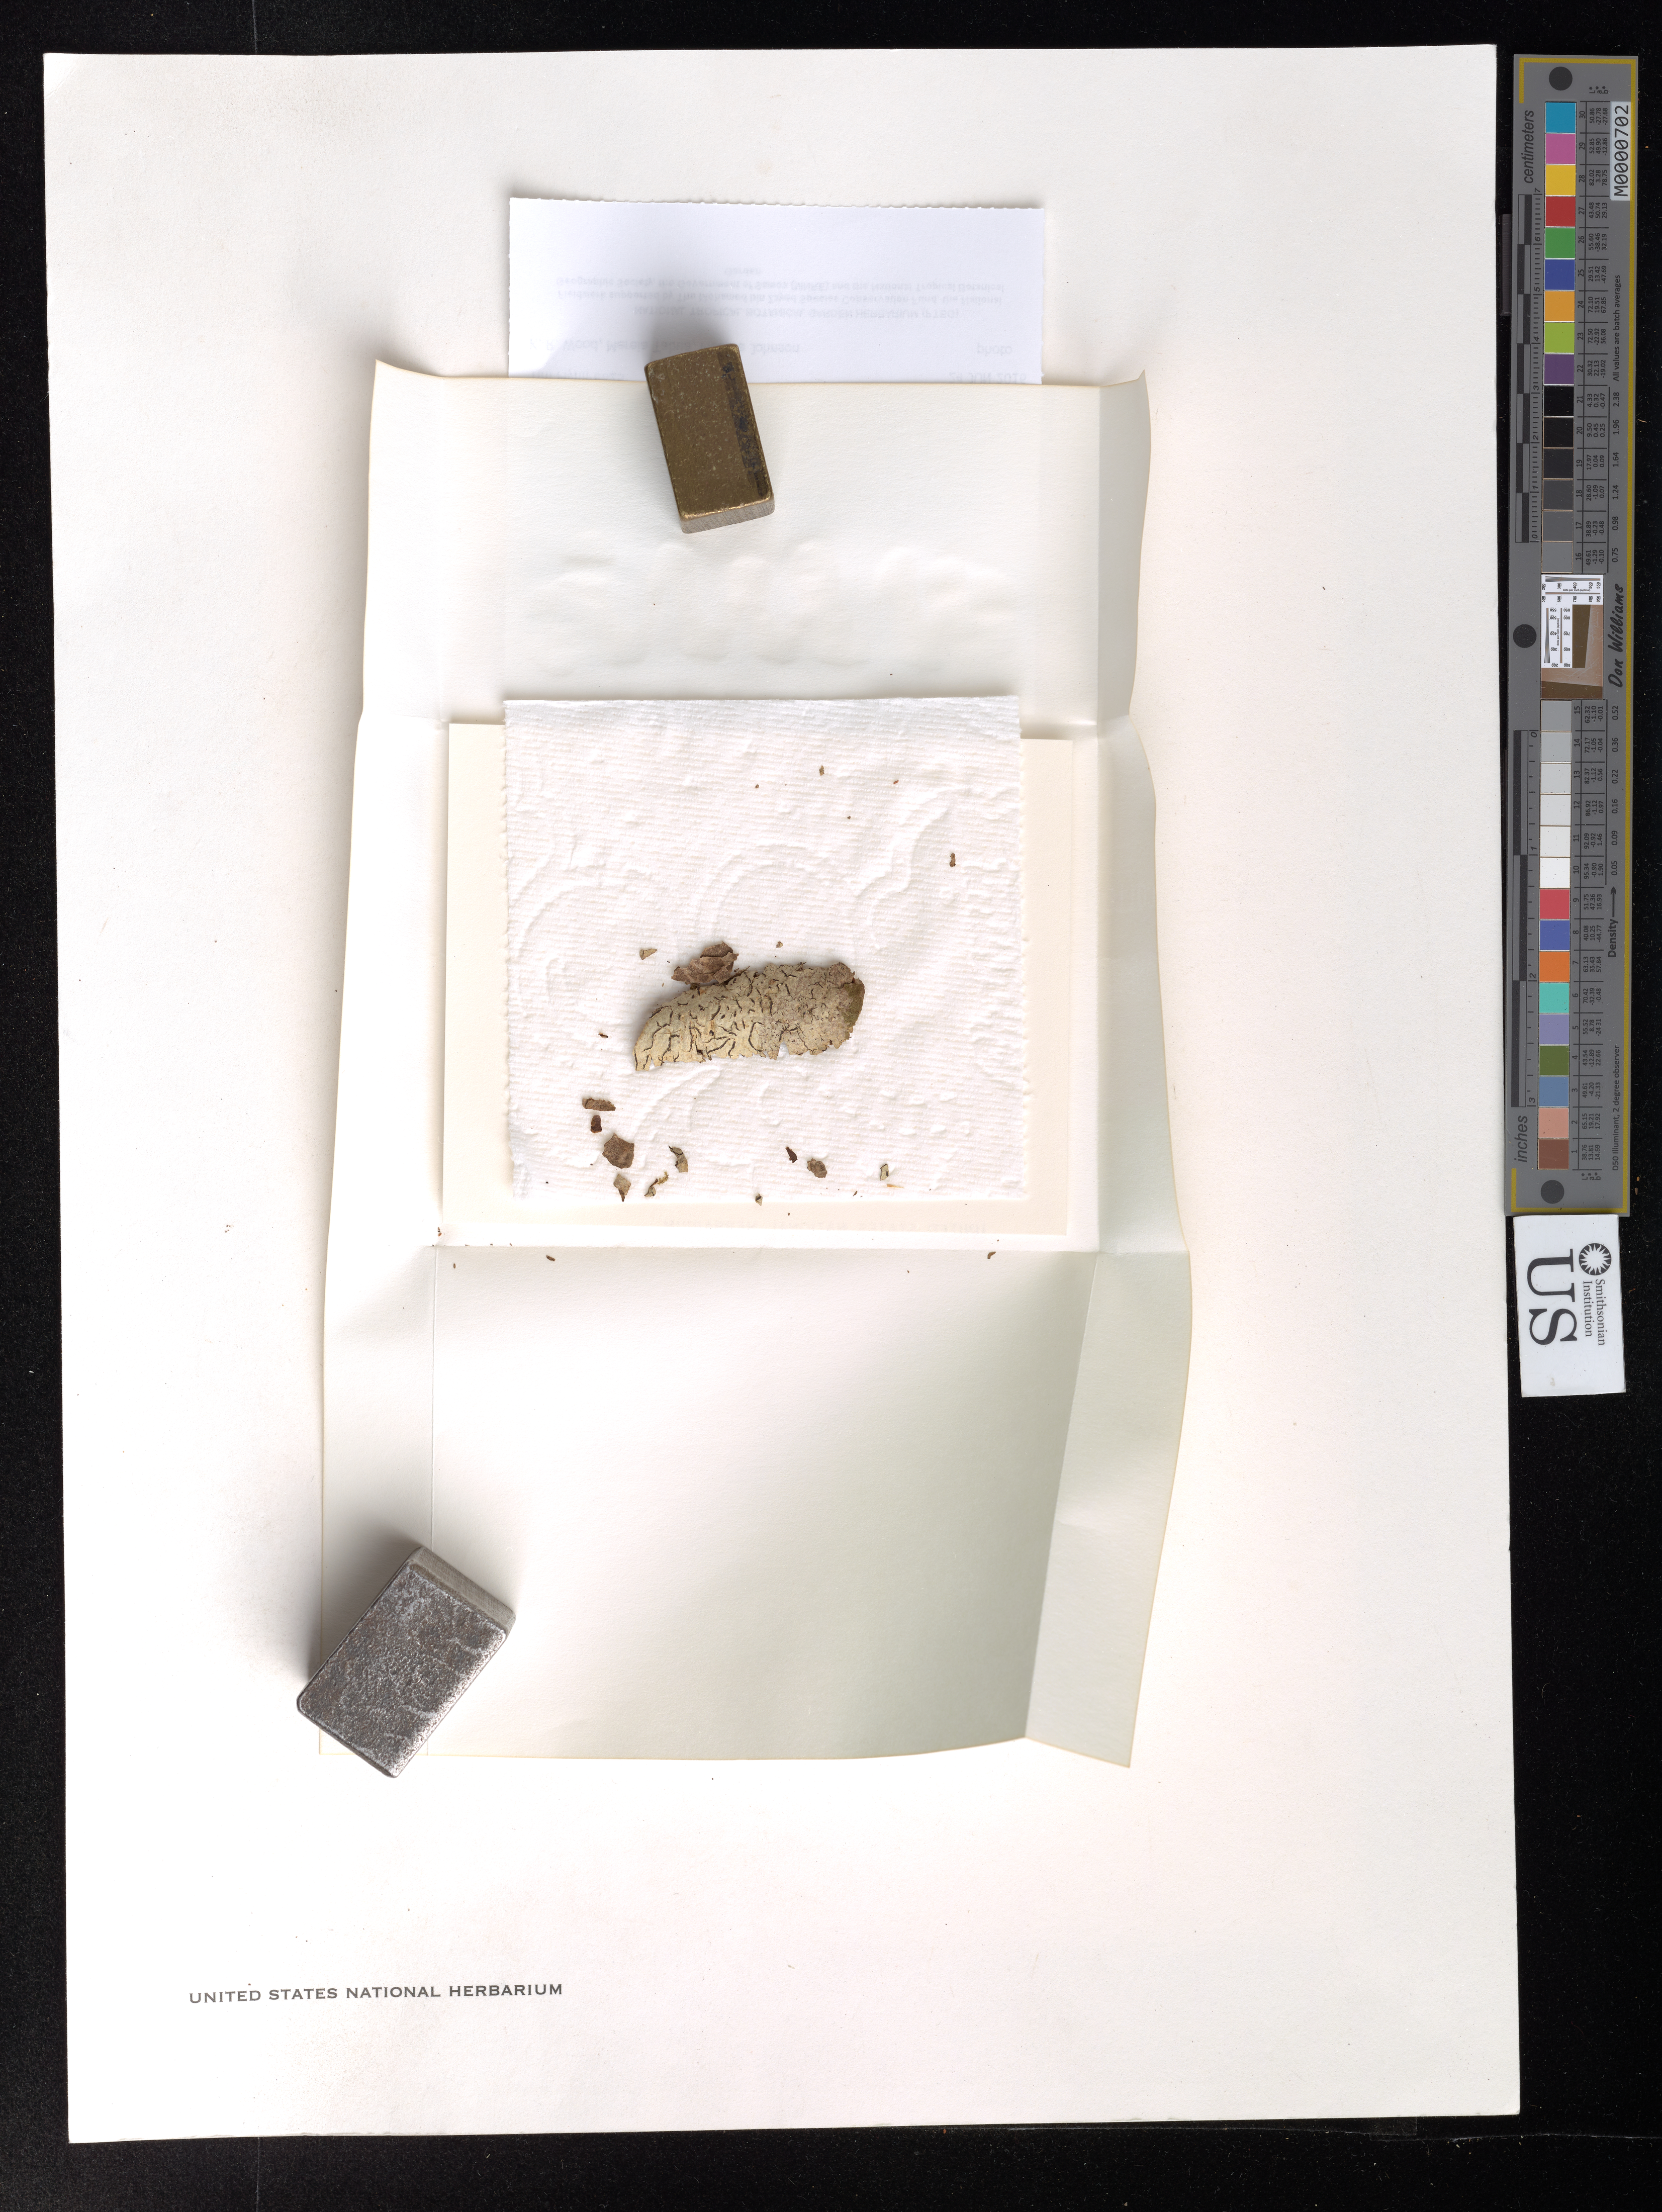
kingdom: Fungi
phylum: Ascomycota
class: Lecanoromycetes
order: Ostropales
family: Graphidaceae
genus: Graphis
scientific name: Graphis sp.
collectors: T. W. Flynn, K. R. Wood, M. Tabua & M. Johnson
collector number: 8625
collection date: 2016-06-24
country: Samoa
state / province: Gagaifomauga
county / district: Savaii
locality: Savaii. Trail down from Mt. Mata o Le Afi through forested slopes above Aopo.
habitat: Primary montane forest w/ Dysoxylum, Cyrtandra, Myristica, Psychotria, Cyathea, Elatostemma.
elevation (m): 1466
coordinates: -13.595170, -172.505020